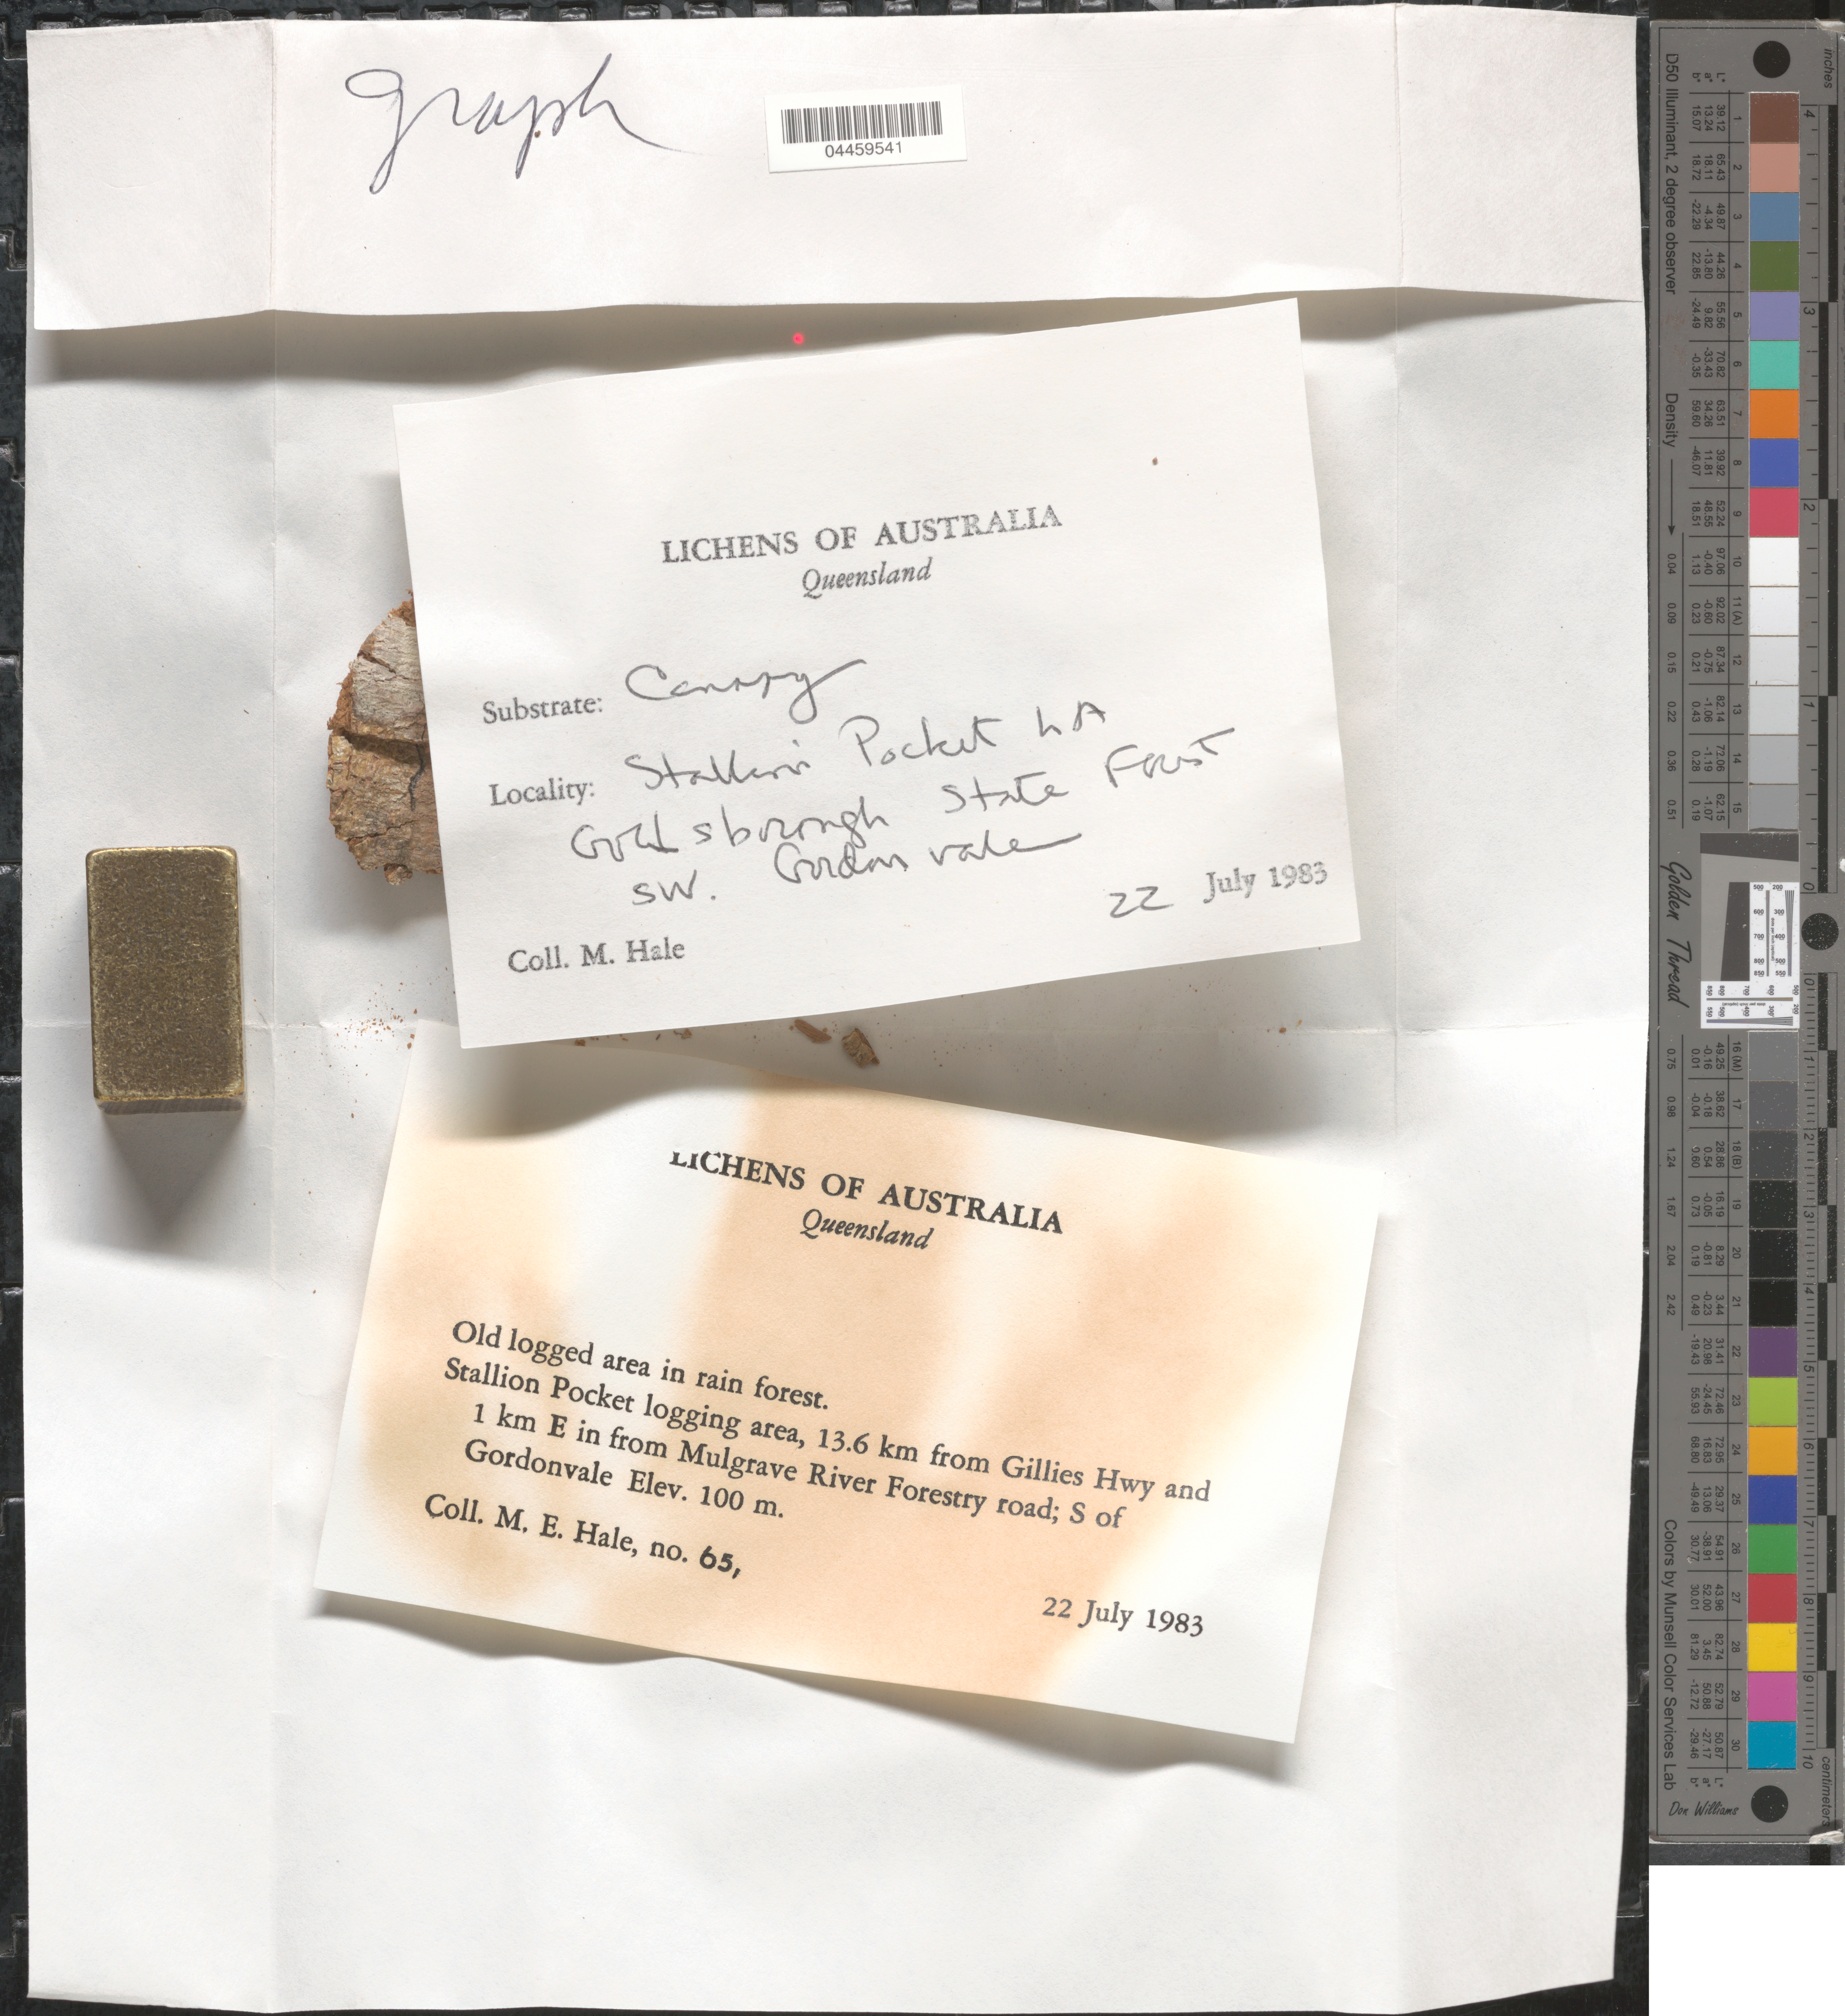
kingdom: Fungi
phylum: Ascomycota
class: Lecanoromycetes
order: Ostropales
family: Graphidaceae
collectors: M. Hale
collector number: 63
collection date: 1983-07-22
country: Australia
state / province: Queensland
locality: Stallion Pocket logging area, 13.6 km from Gillies Hwy and 1 km E in from Mulgrave River Forestry road; S of Gordonvale. Goldsborough State Forest SW. Gordon vale.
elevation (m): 100